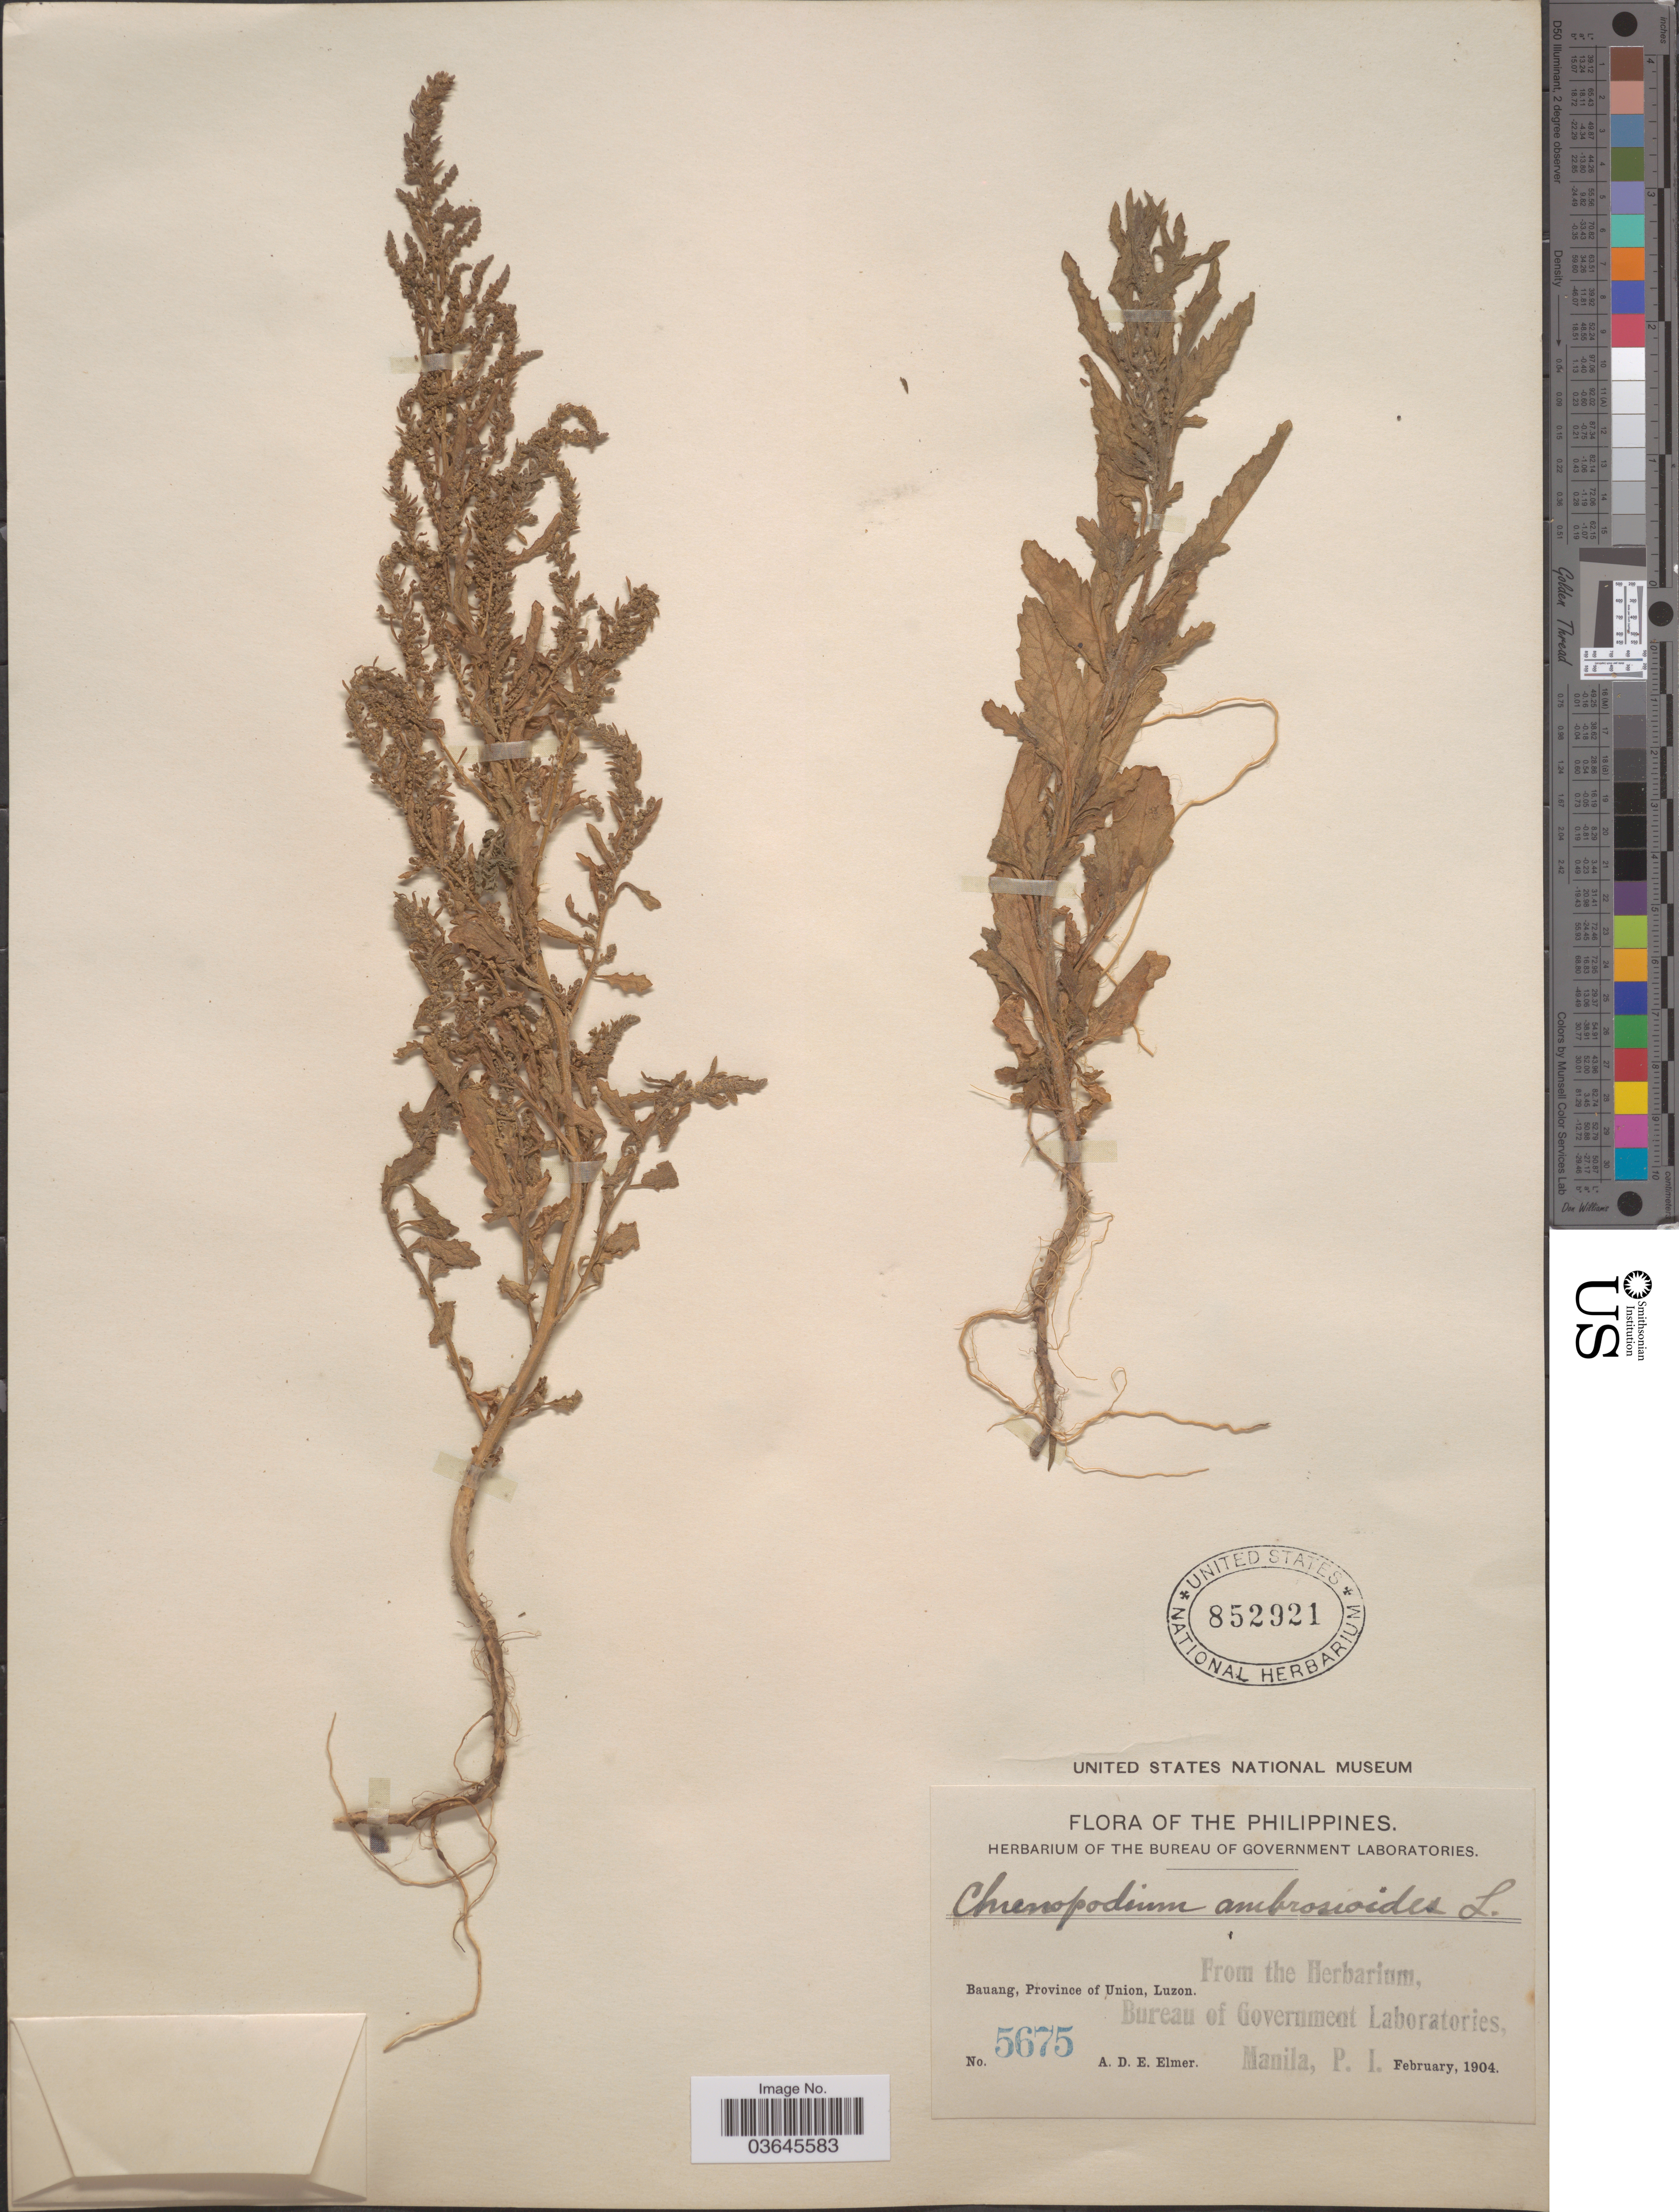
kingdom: Plantae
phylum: Tracheophyta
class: Magnoliopsida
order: Caryophyllales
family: Amaranthaceae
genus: Chenopodium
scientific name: Chenopodium ambrosioides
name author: L.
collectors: A. D. E. Elmer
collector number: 5675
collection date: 1904-02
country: Philippines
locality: Bauang, Province of Union, Luzon.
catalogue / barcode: US 852921